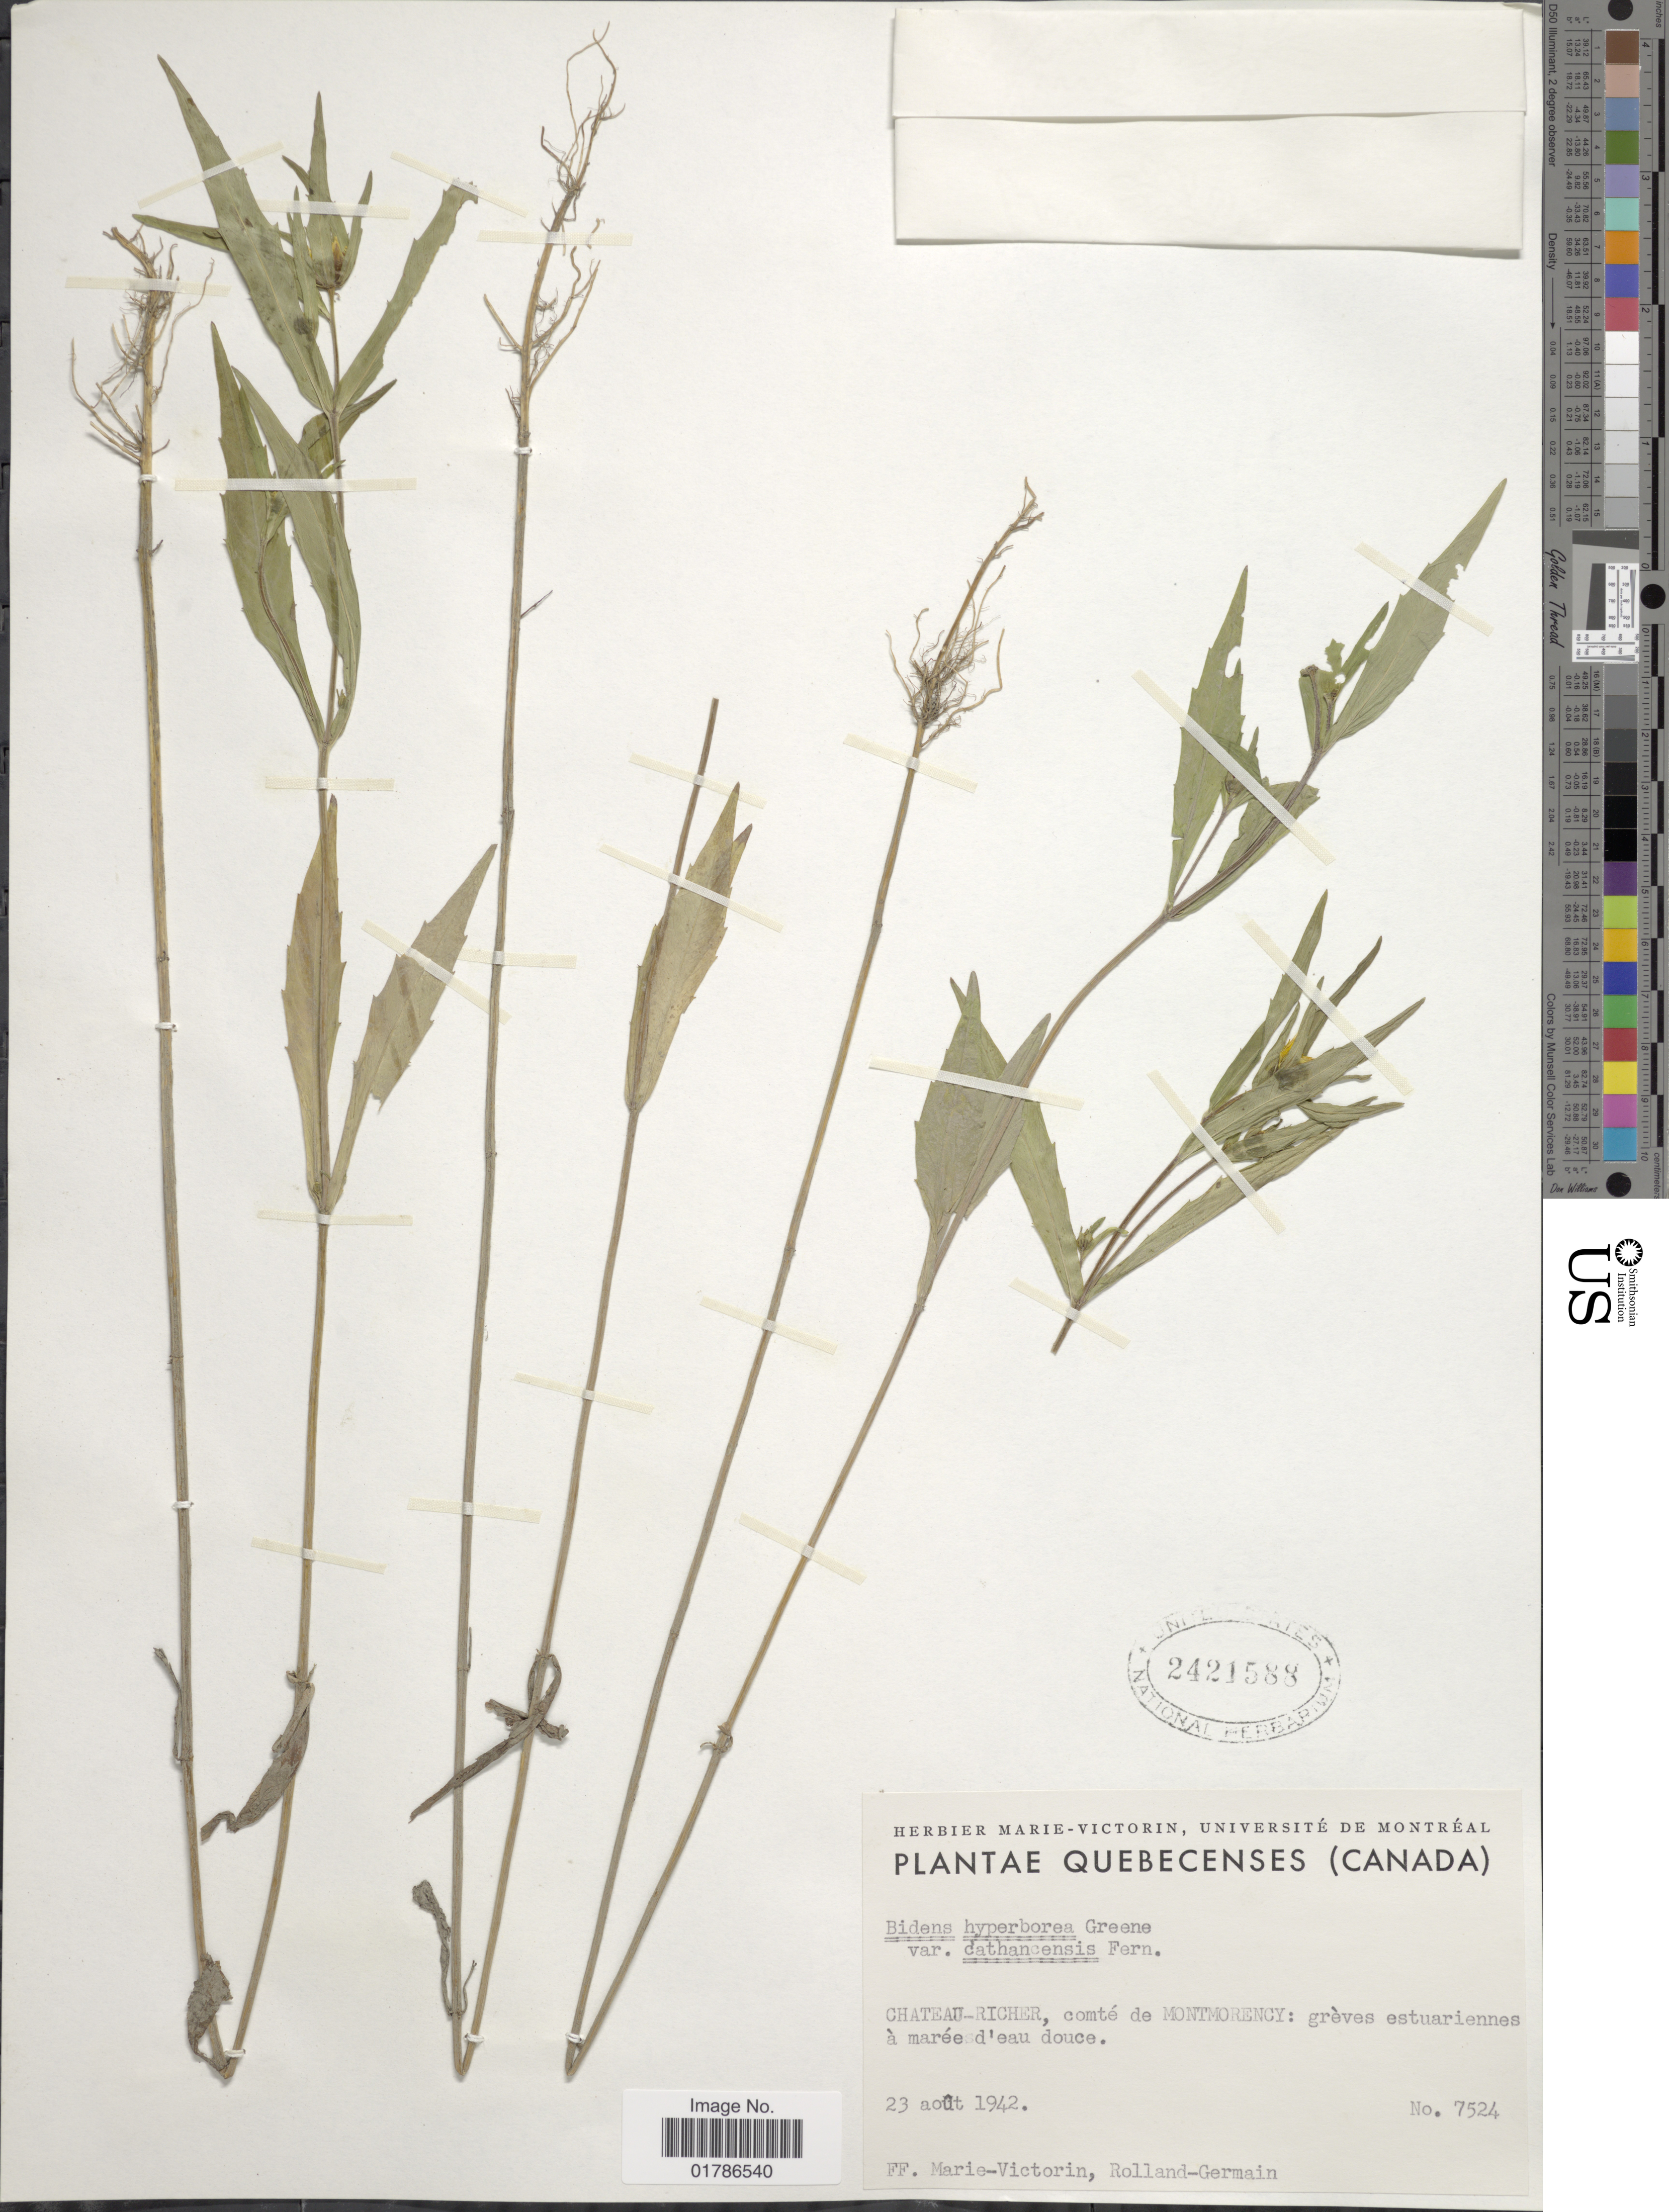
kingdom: Plantae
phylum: Tracheophyta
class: Magnoliopsida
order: Asterales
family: Asteraceae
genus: Bidens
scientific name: Bidens hyperborea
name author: Greene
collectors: F. Marie-Victorin & Rolland-Germain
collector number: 7524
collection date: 1942-08-23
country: Canada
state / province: Quebec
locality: Chateau-Richer, comte de Montmorency: greves estuariennes a mareesd'eau douce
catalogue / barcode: US 2421588